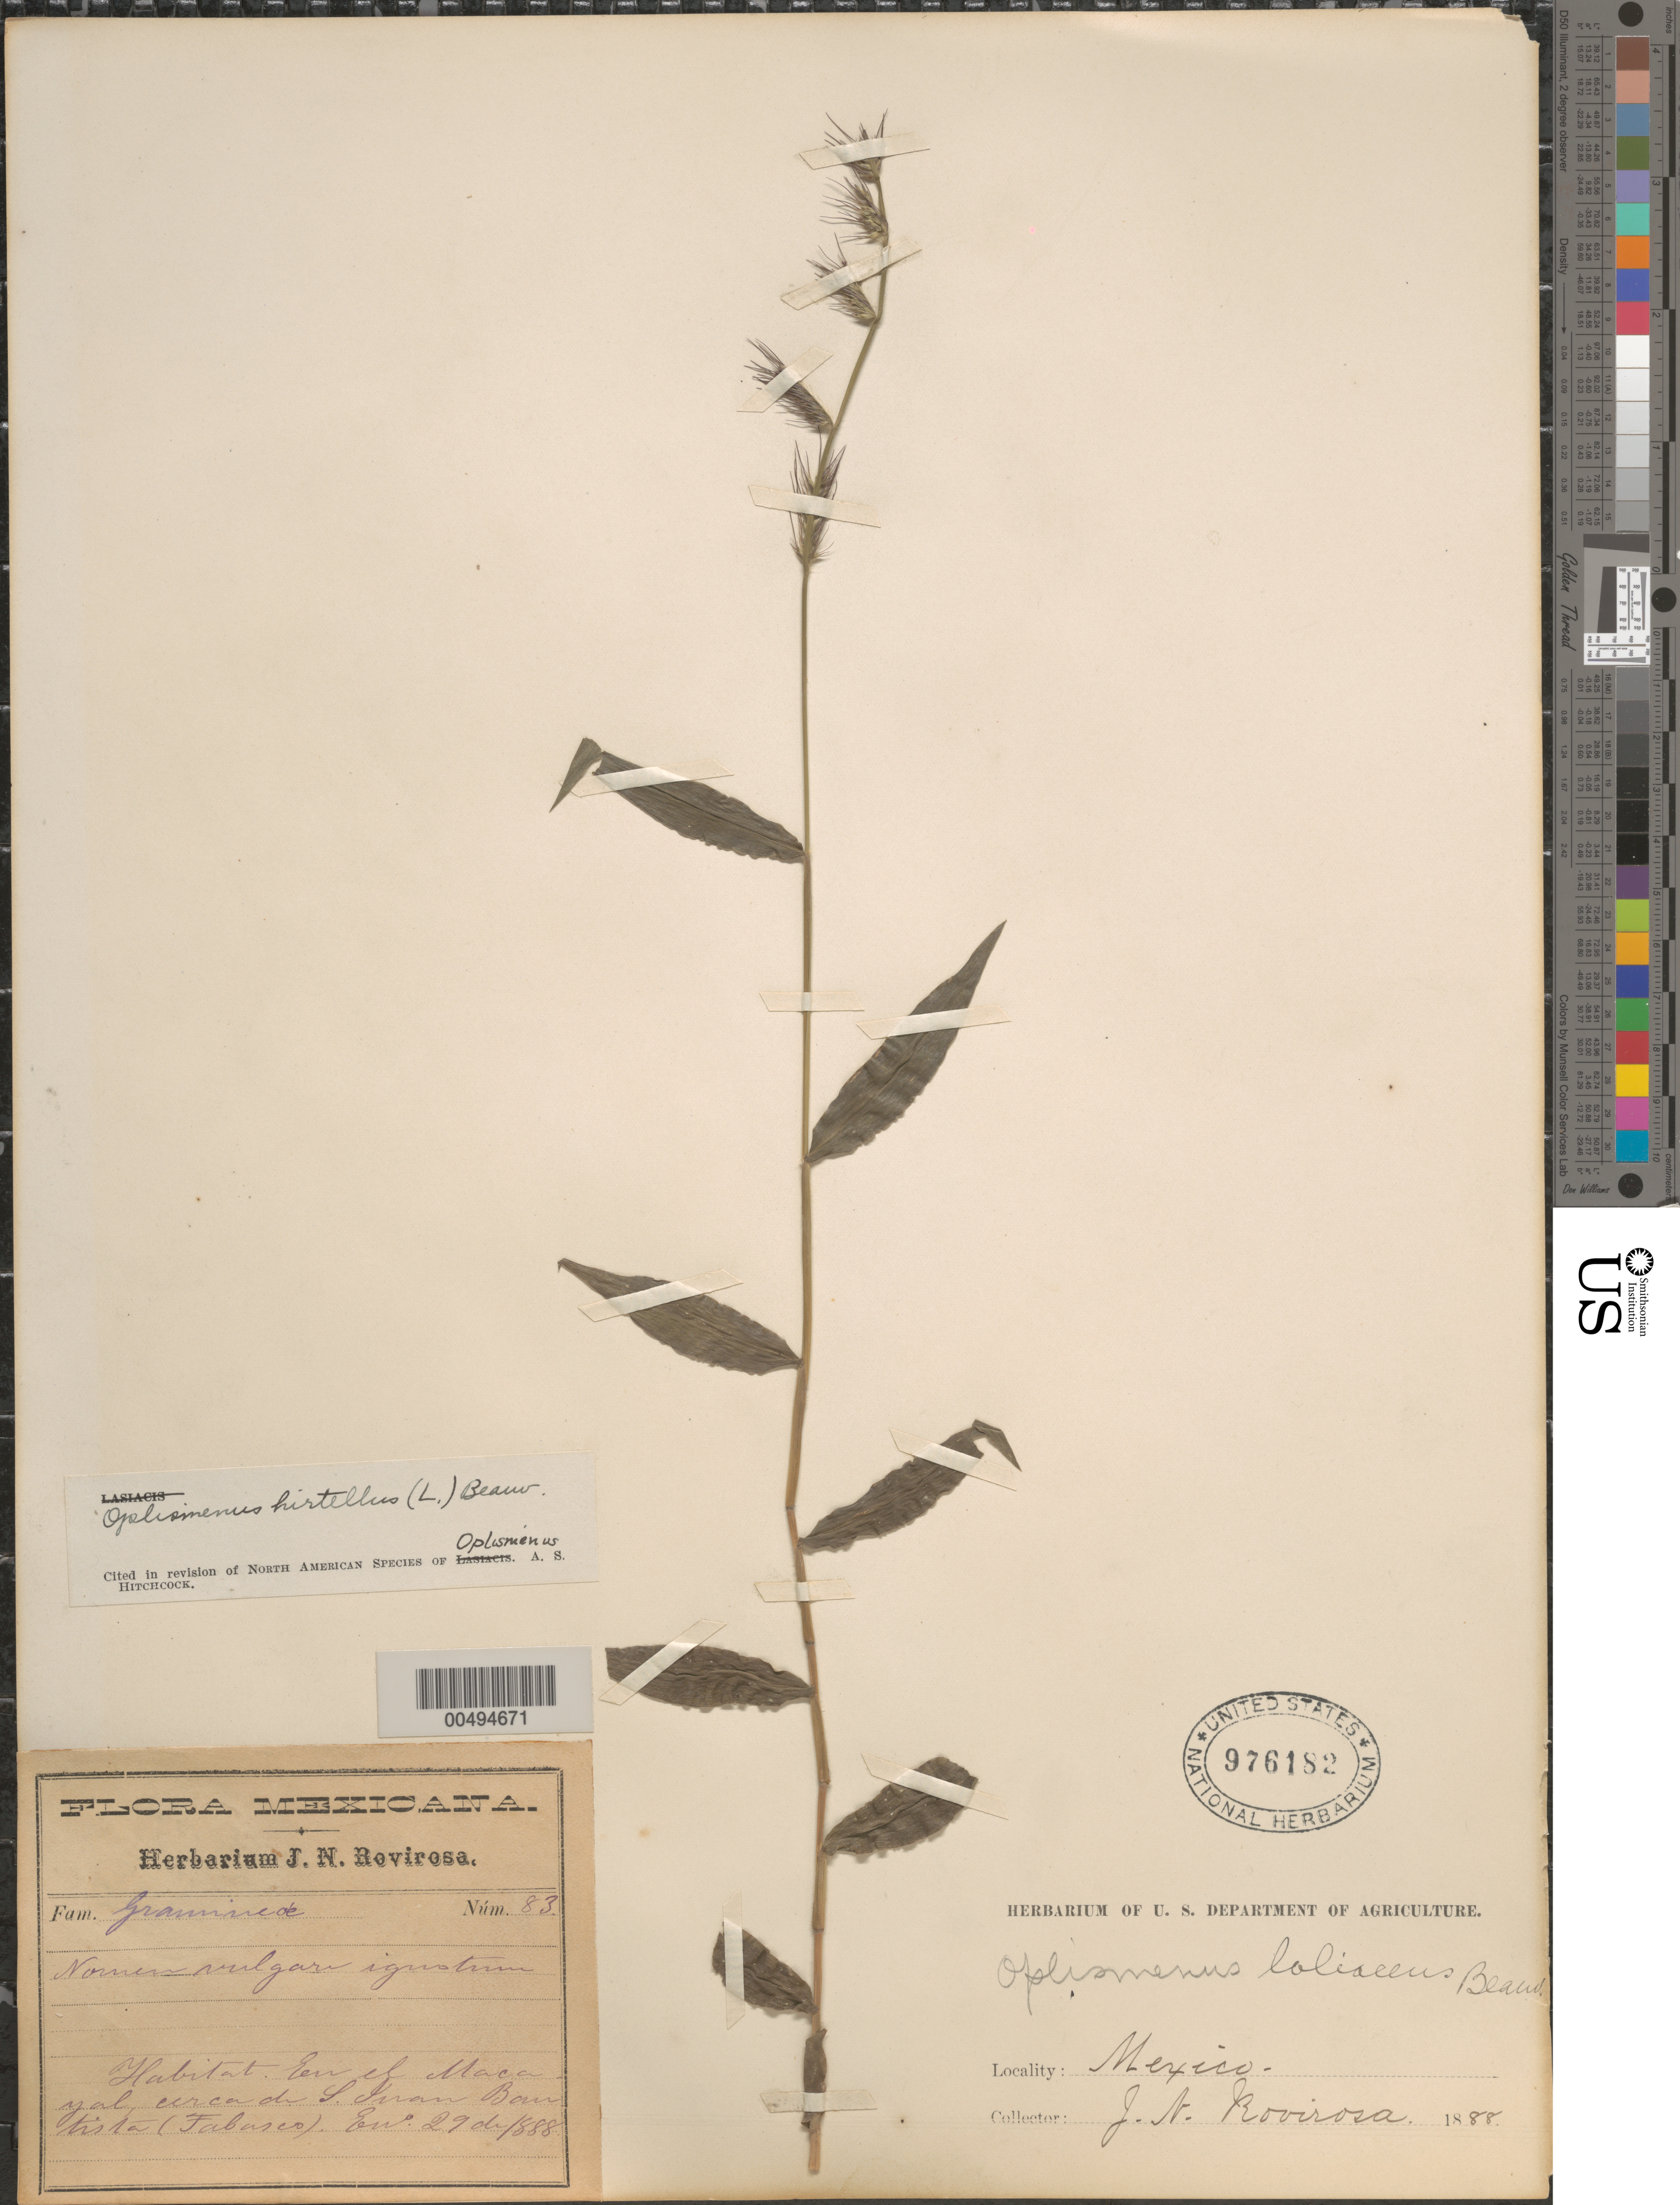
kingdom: Plantae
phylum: Tracheophyta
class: Liliopsida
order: Poales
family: Poaceae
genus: Oplismenus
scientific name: Oplismenus hirtellus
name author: (L.) P. Beauv.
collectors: J. N. Rovirosa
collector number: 83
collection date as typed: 29 Jan 1888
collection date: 1888-01-29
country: Mexico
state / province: Tabasco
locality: En al Macayal cerca de S. Juan Bautista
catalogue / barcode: US 976182